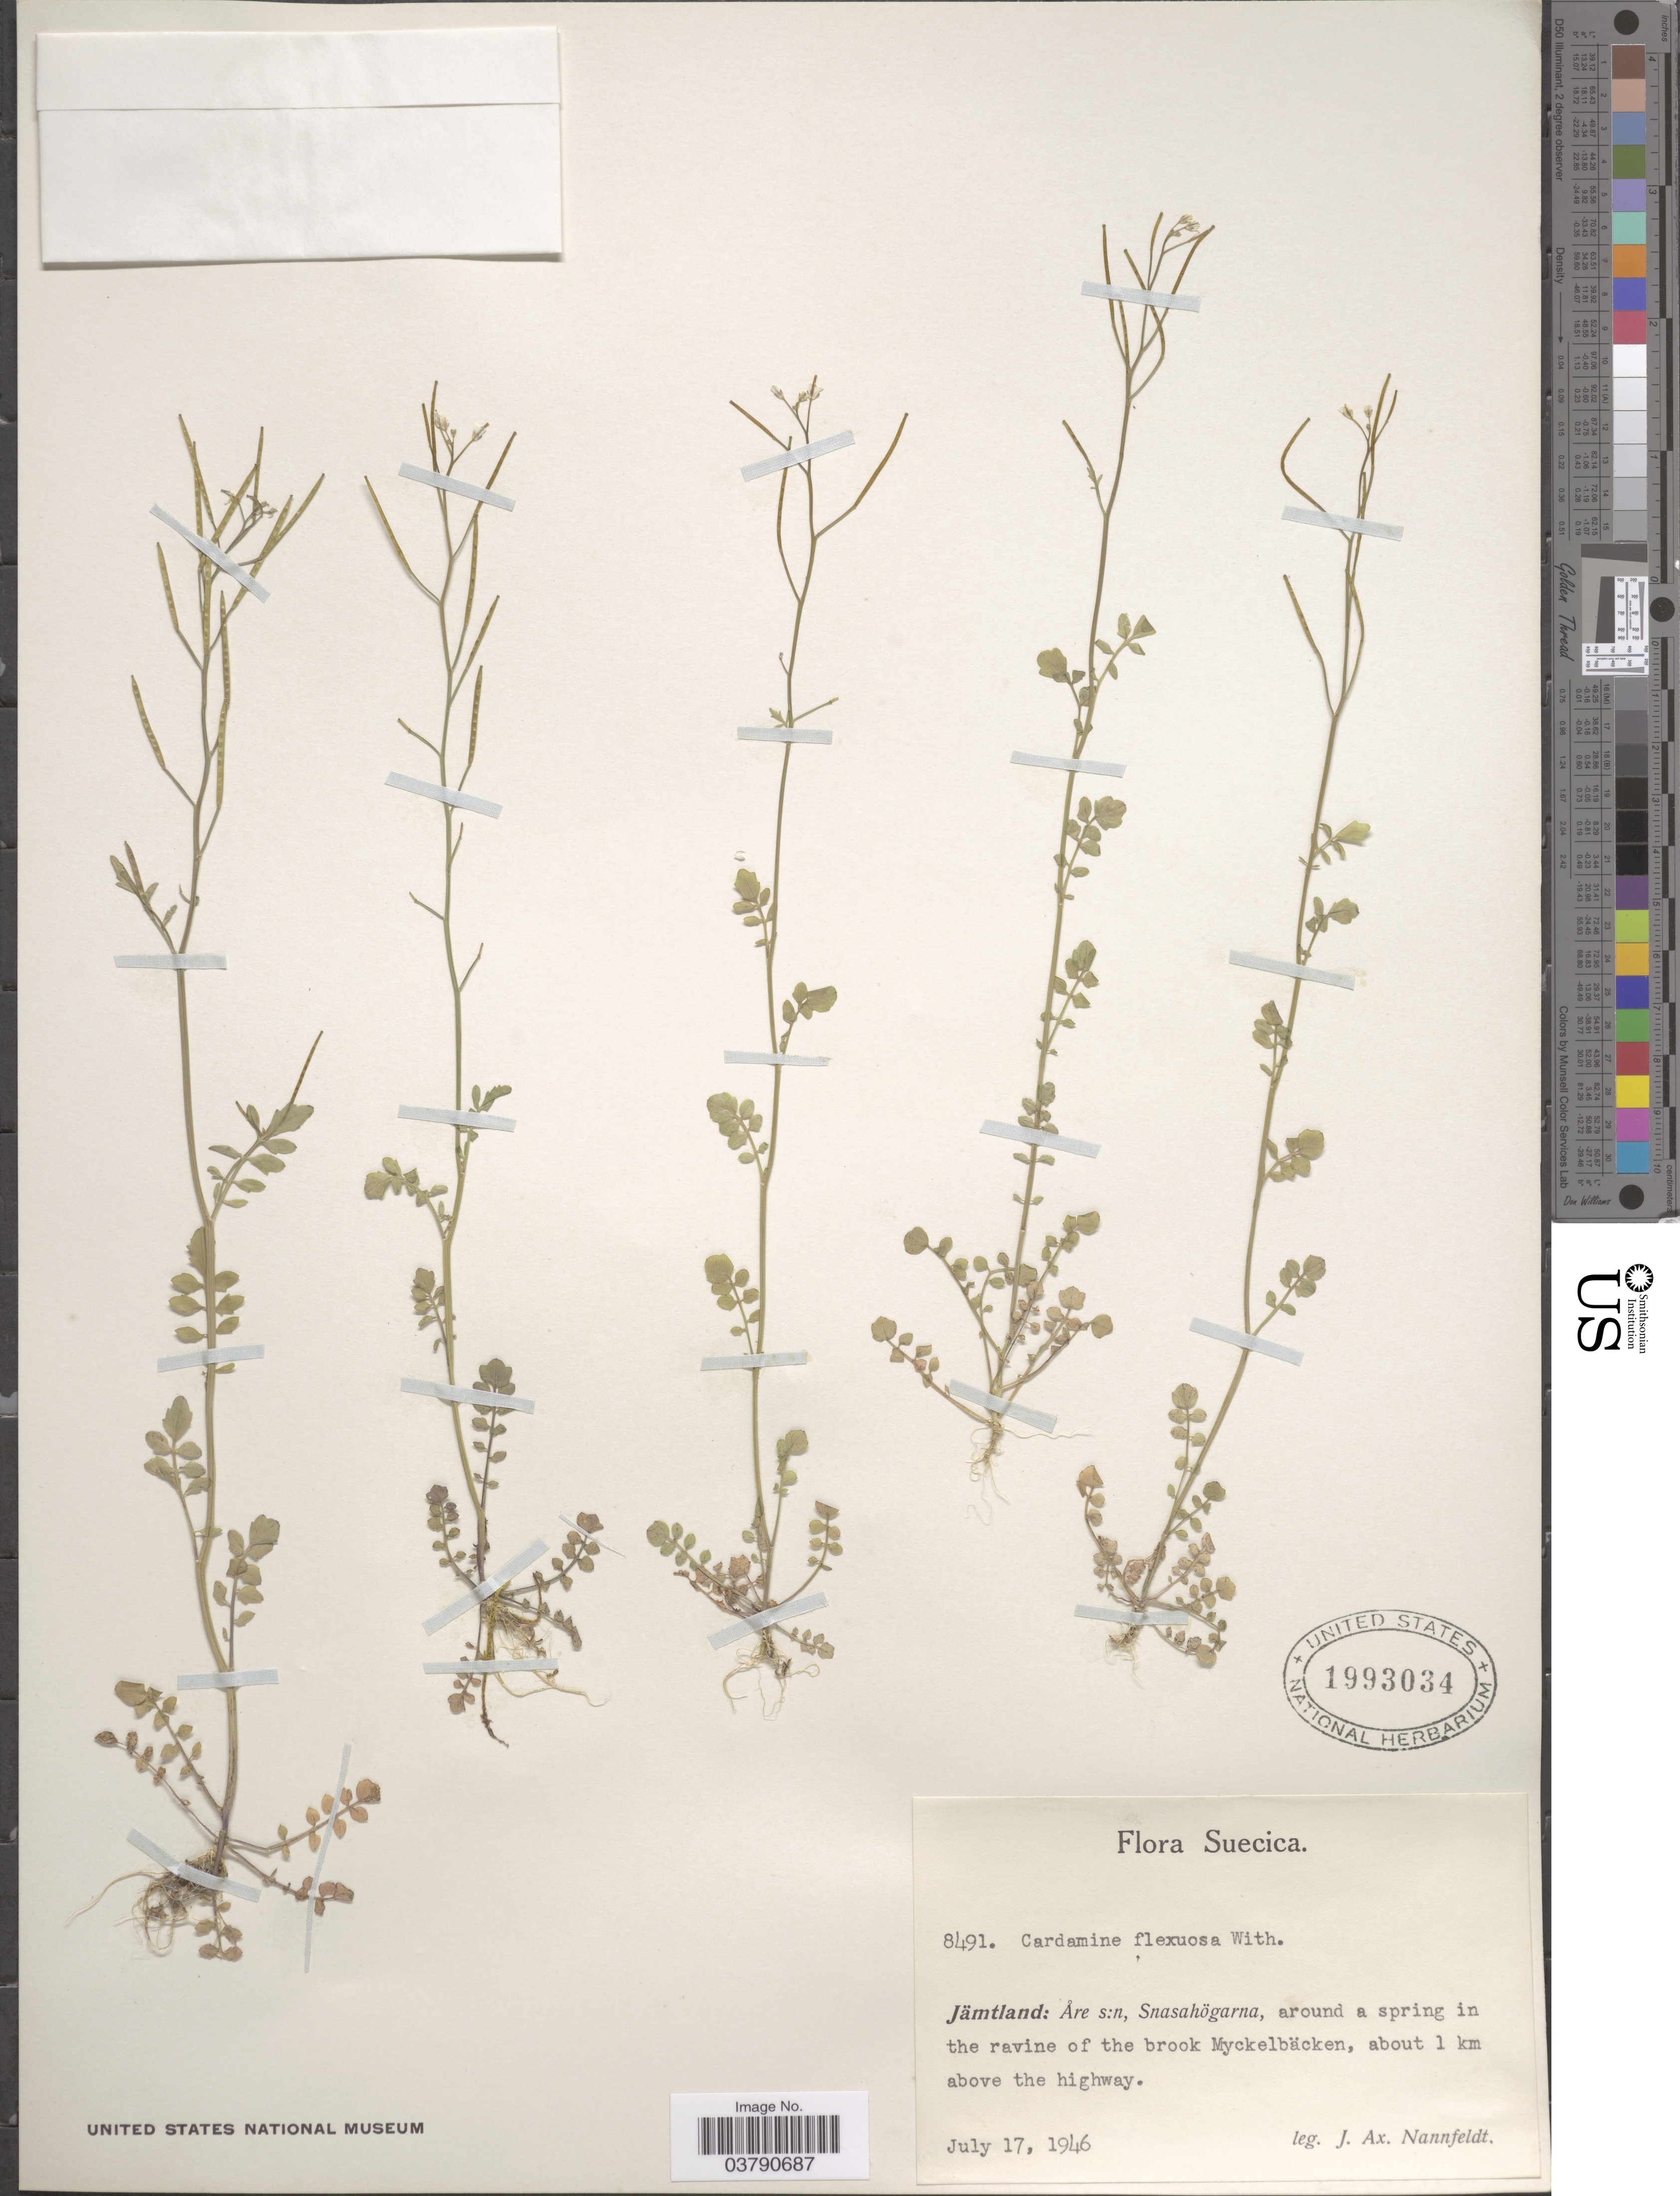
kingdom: Plantae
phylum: Tracheophyta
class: Magnoliopsida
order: Brassicales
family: Brassicaceae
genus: Cardamine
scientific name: Cardamine flexuosa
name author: With.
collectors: J. Nannfeldt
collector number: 8491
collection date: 1946-07-17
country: Sweden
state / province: Jämtland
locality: Suecica. Åre s:n, Snasahögarna, around a spring in the ravine of the brook Myckelbäcken, about 1 km above the highway.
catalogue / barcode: US 1993034